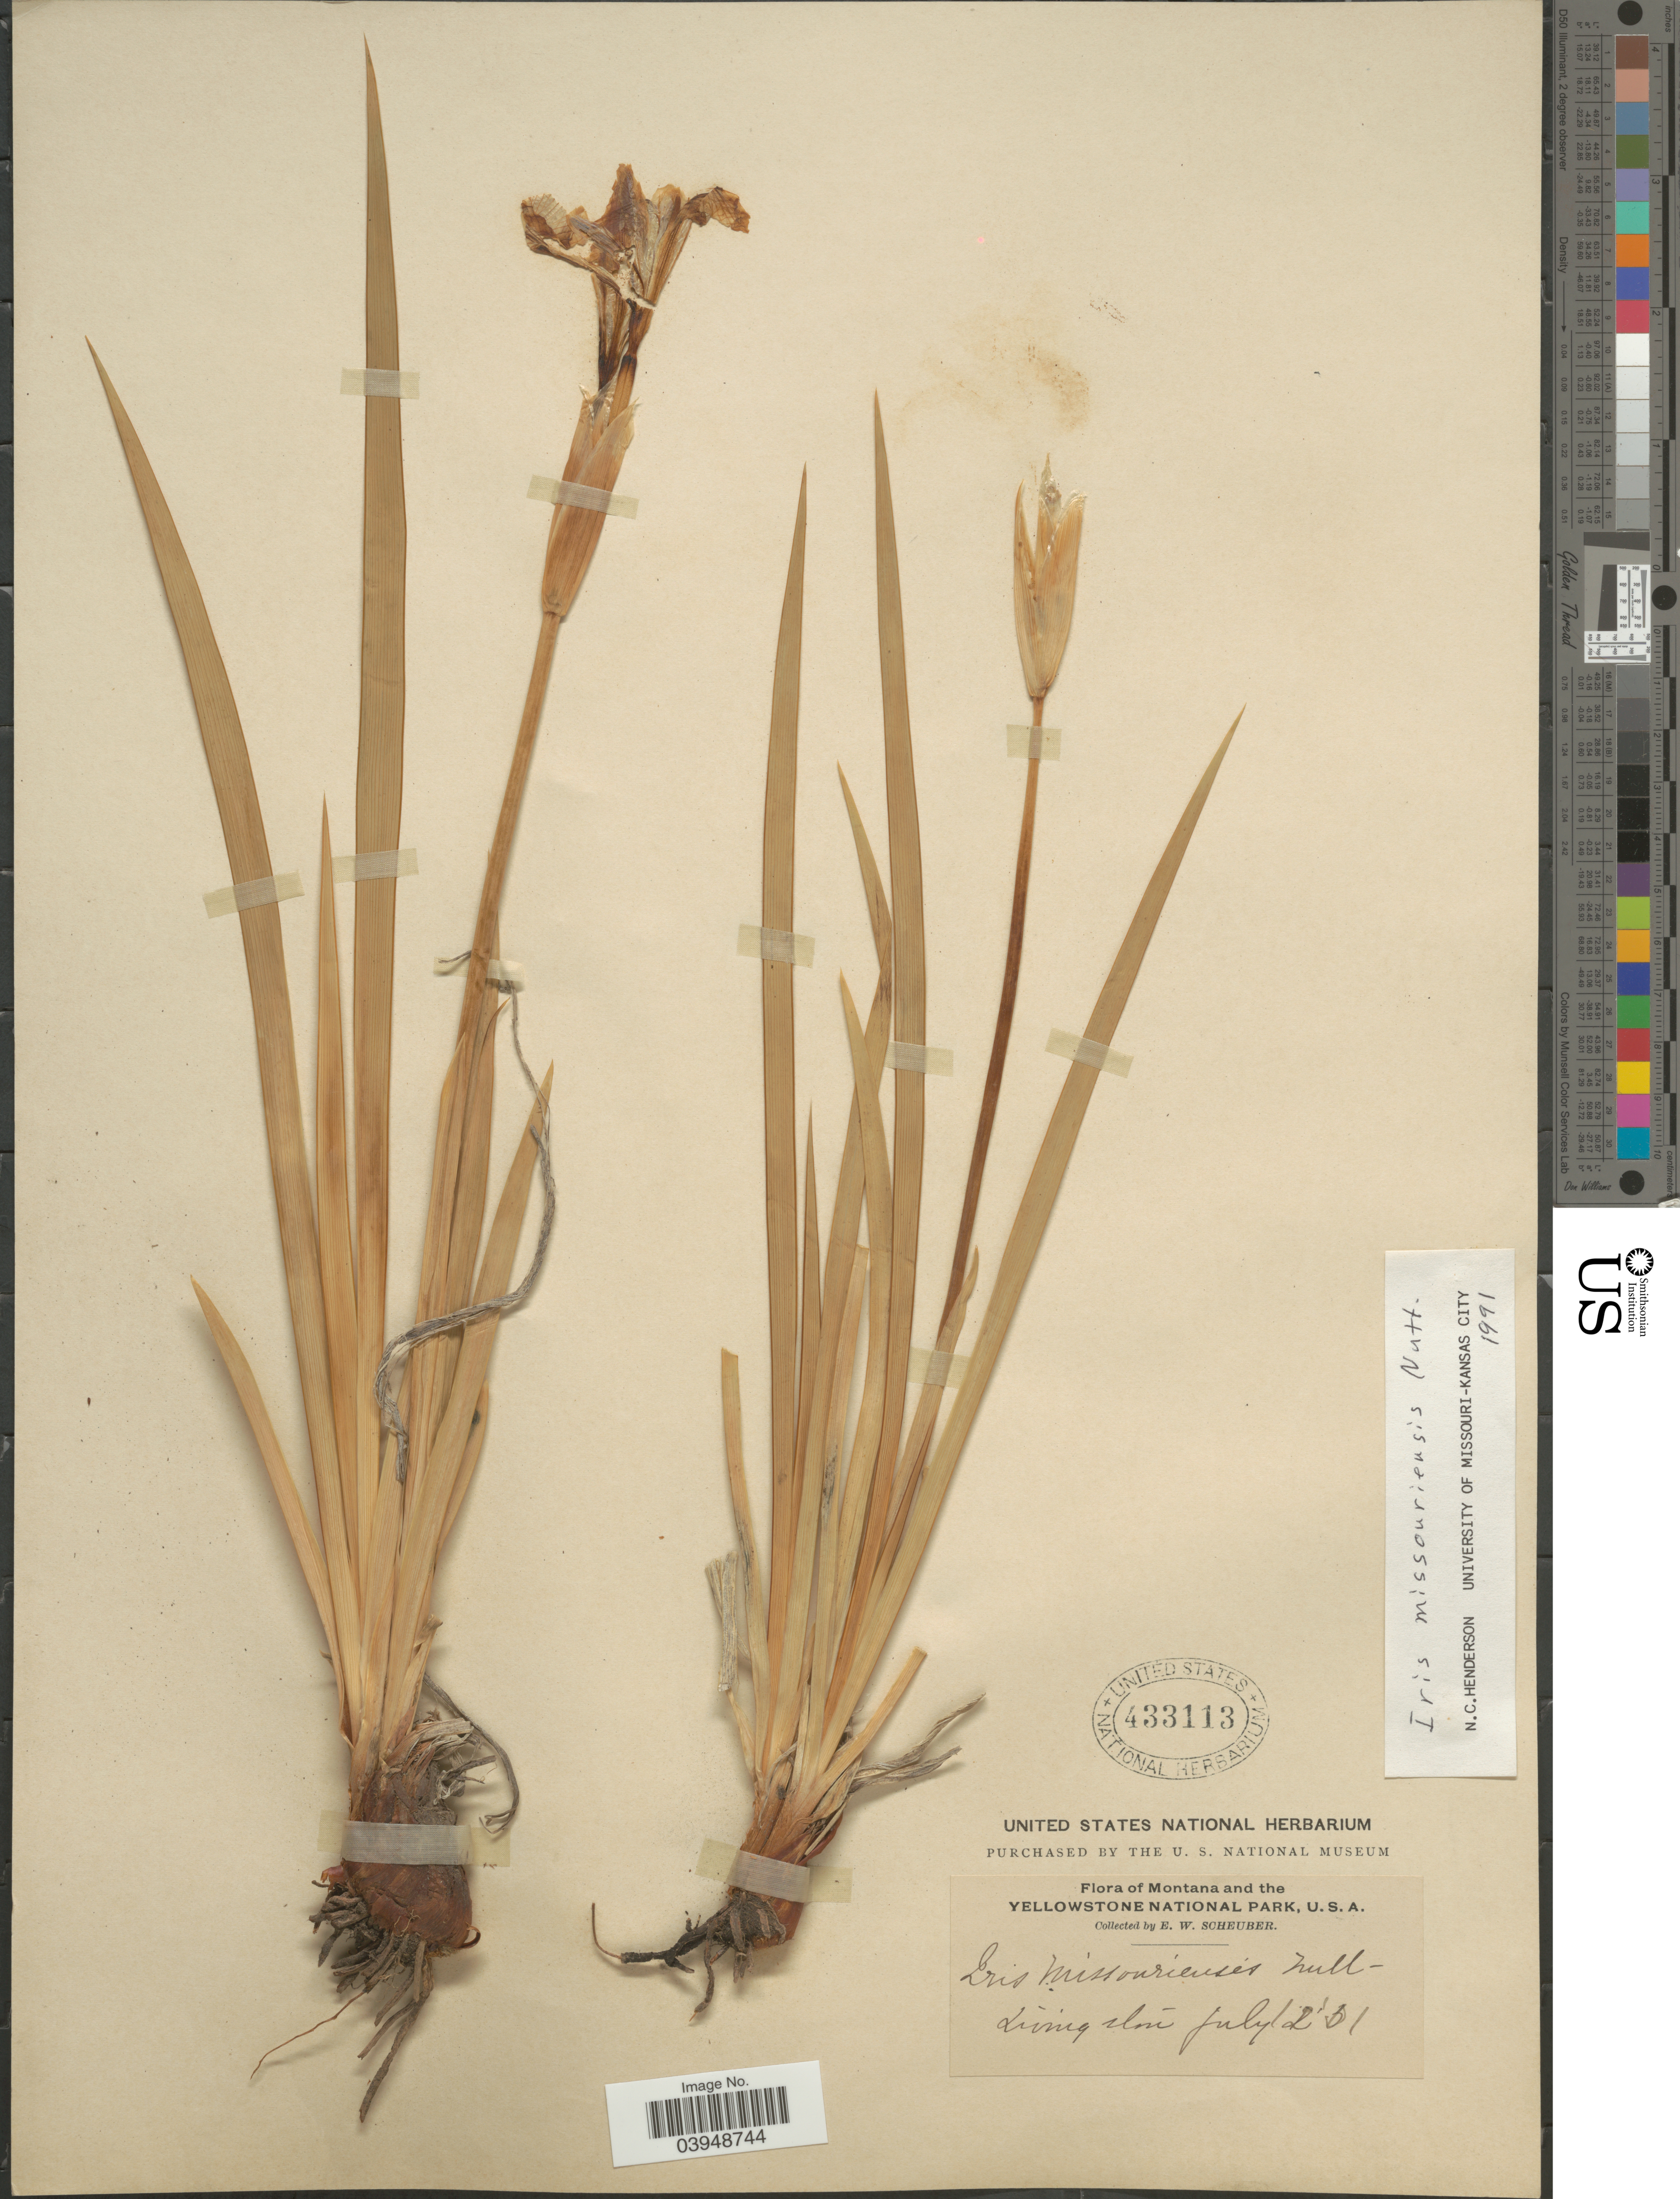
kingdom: Plantae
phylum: Tracheophyta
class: Liliopsida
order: Asparagales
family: Iridaceae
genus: Iris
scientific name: Iris missouriensis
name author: Nutt.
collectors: E. Scheuber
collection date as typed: Transcribed d/m/y: 12/7/11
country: United States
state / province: Montana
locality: Montana and the Yellowstone National Park. Livingston.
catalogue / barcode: US 433113